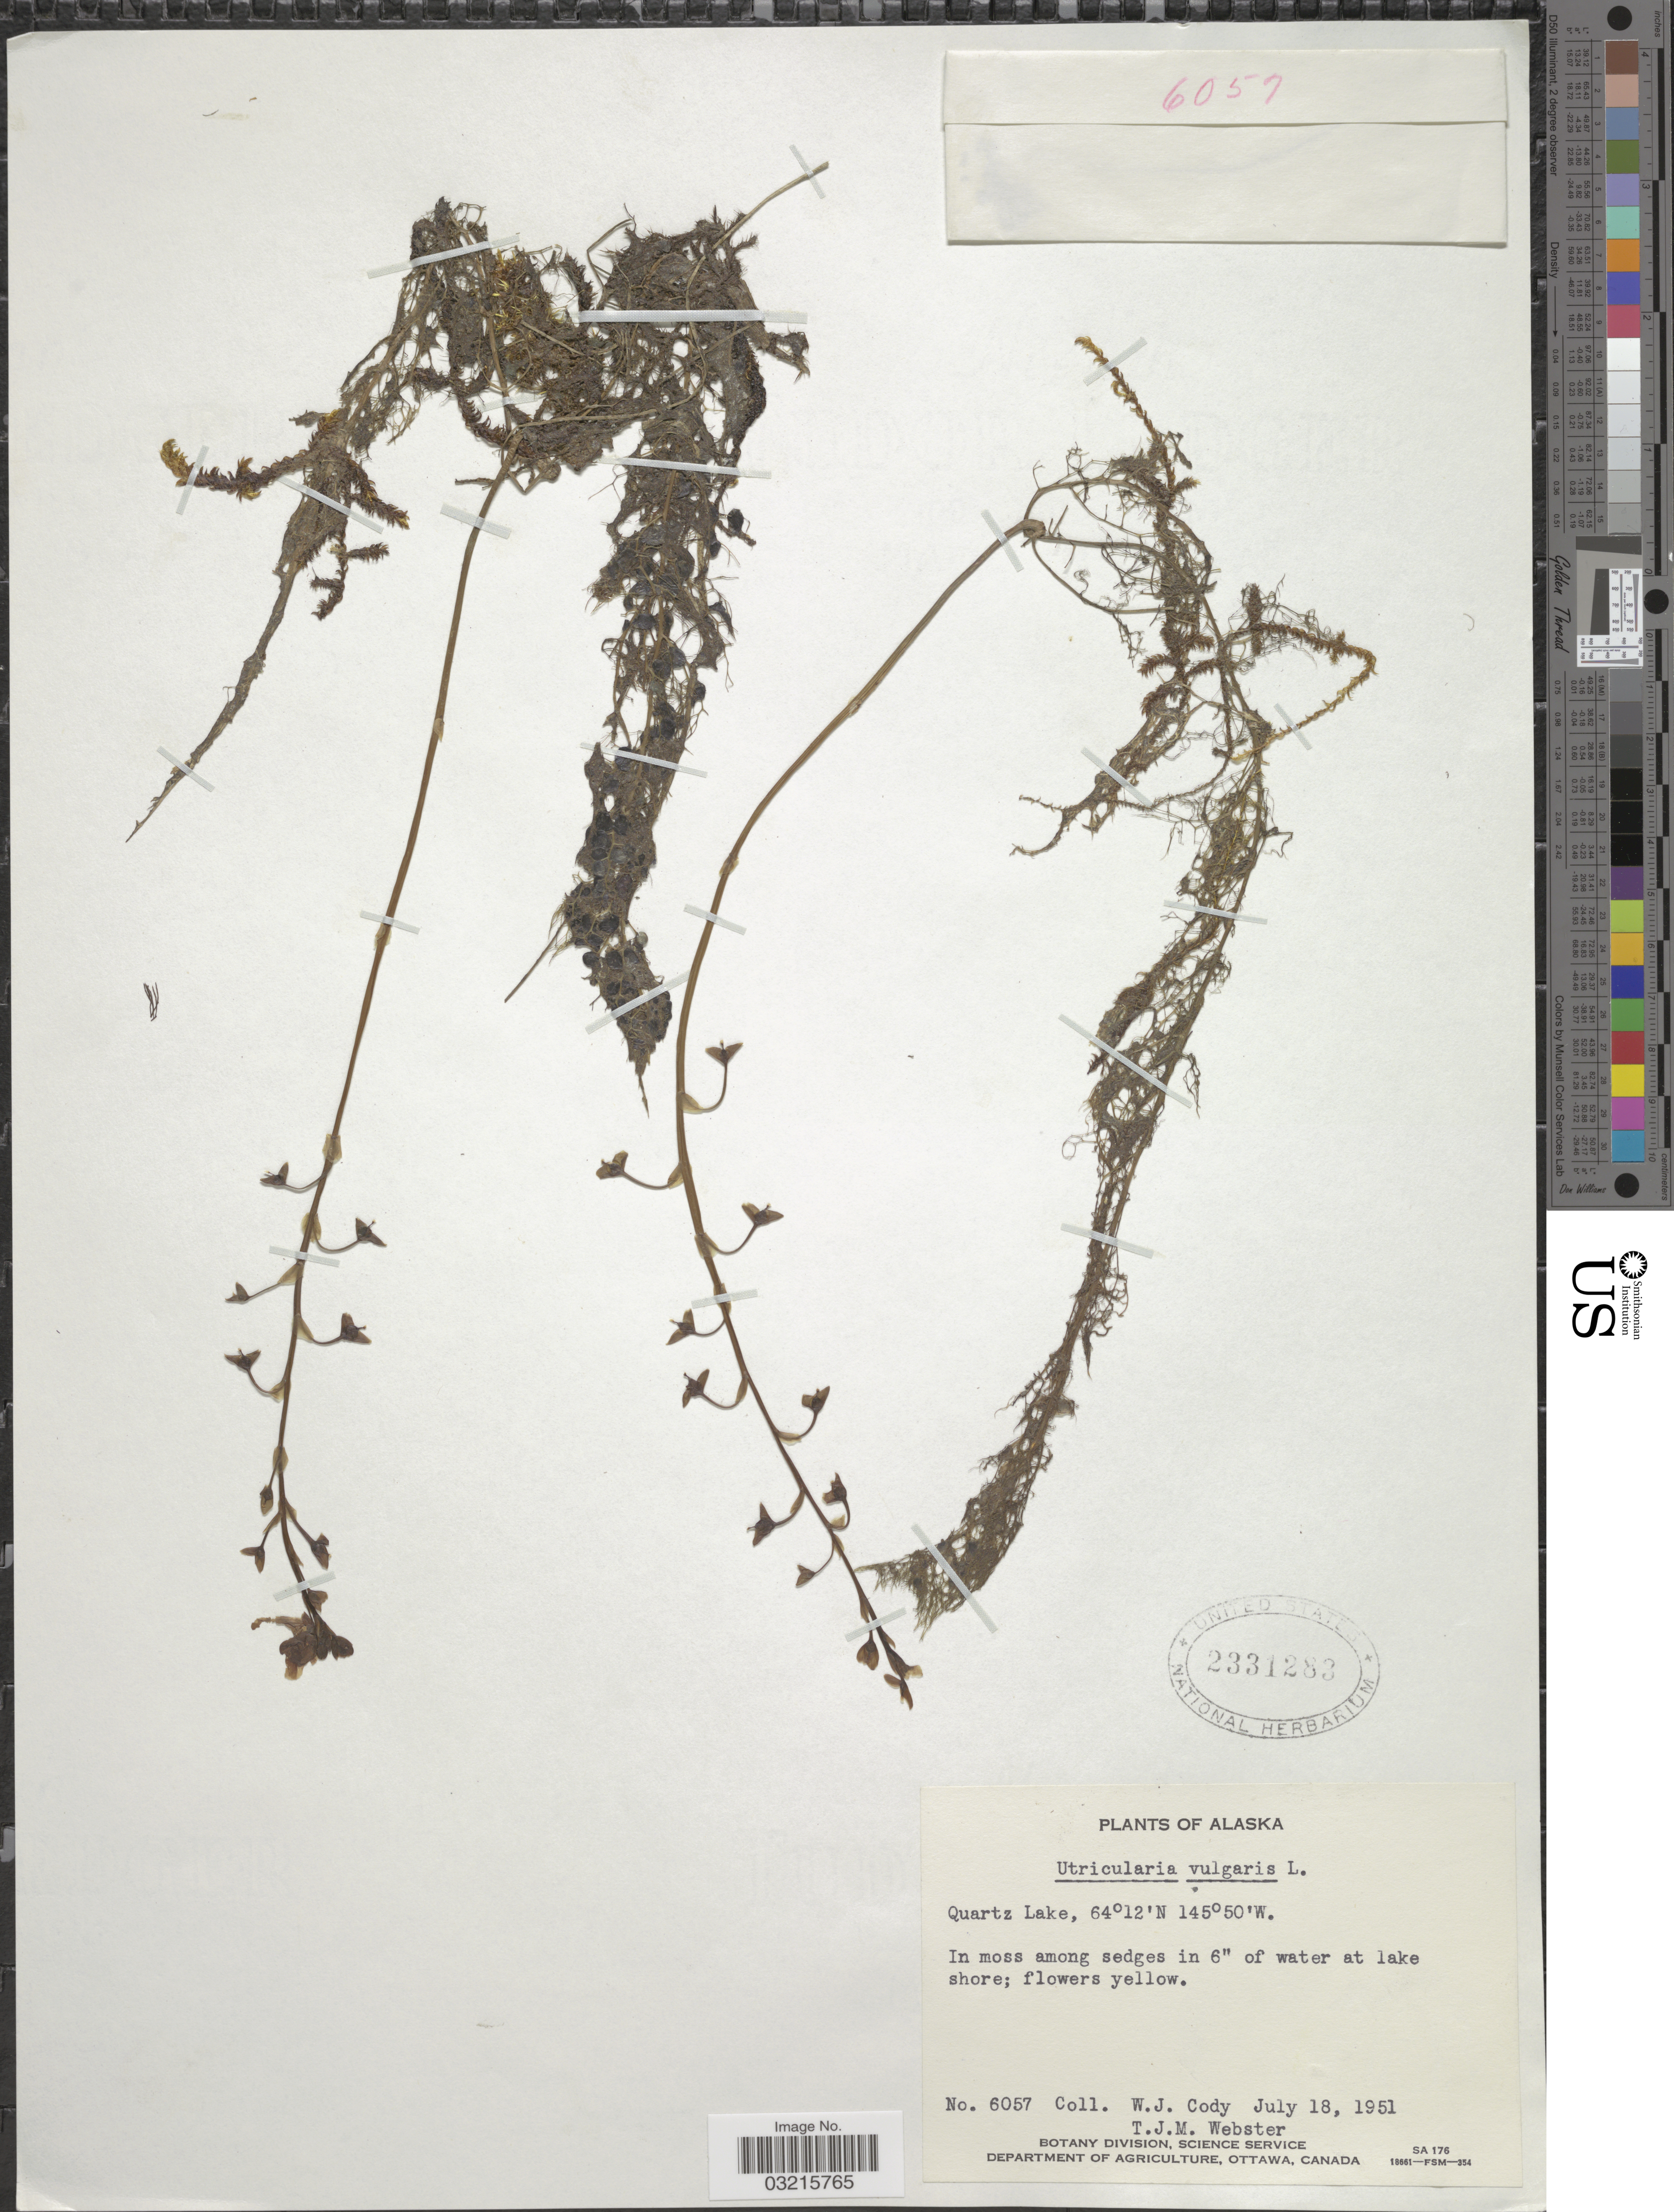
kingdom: Plantae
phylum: Tracheophyta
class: Magnoliopsida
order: Lamiales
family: Lentibulariaceae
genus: Utricularia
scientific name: Utricularia vulgaris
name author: L.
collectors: W. Cody & T. J. Webster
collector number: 6057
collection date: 1951-07-18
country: United States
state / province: Alaska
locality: Quartz Lake.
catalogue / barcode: US 2331283